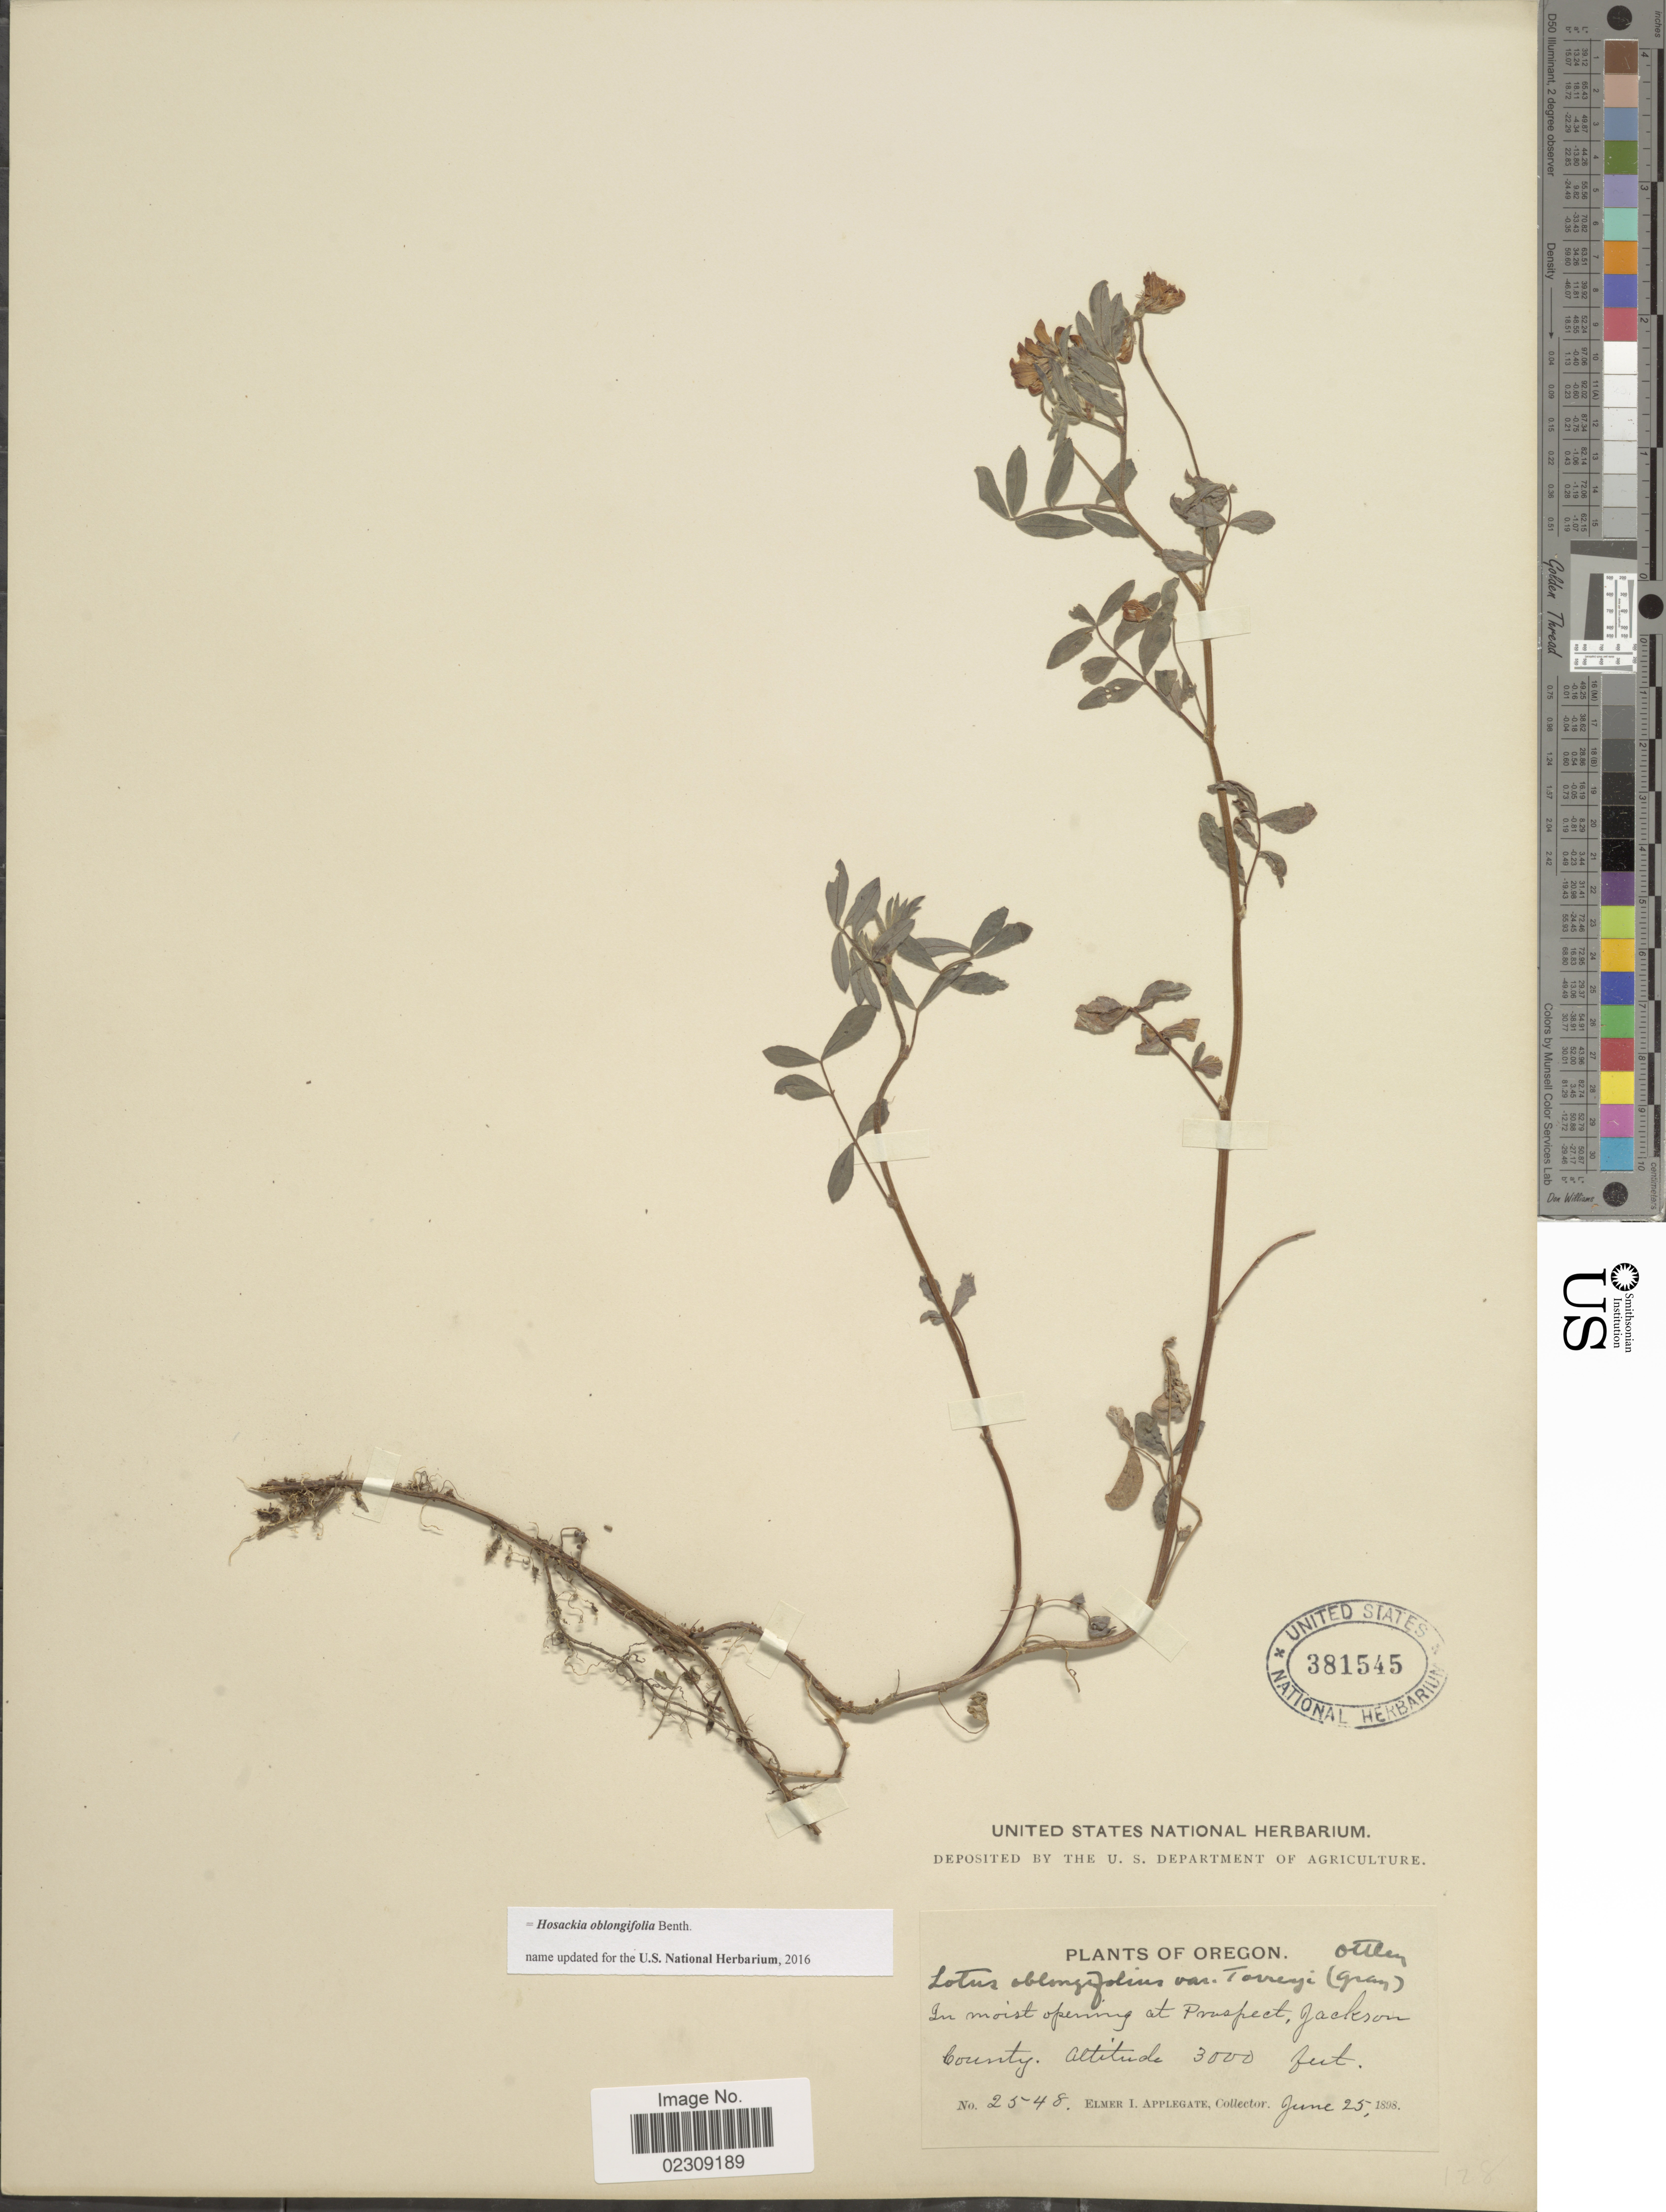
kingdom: Plantae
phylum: Tracheophyta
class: Magnoliopsida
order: Fabales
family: Fabaceae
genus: Hosackia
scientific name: Hosackia oblongifolia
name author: Benth.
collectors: E. I. Applegate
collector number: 2548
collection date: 1898-06-25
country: United States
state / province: Oregon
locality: In moist opening at Pruspect, Jackson County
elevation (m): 914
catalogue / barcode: US 381545